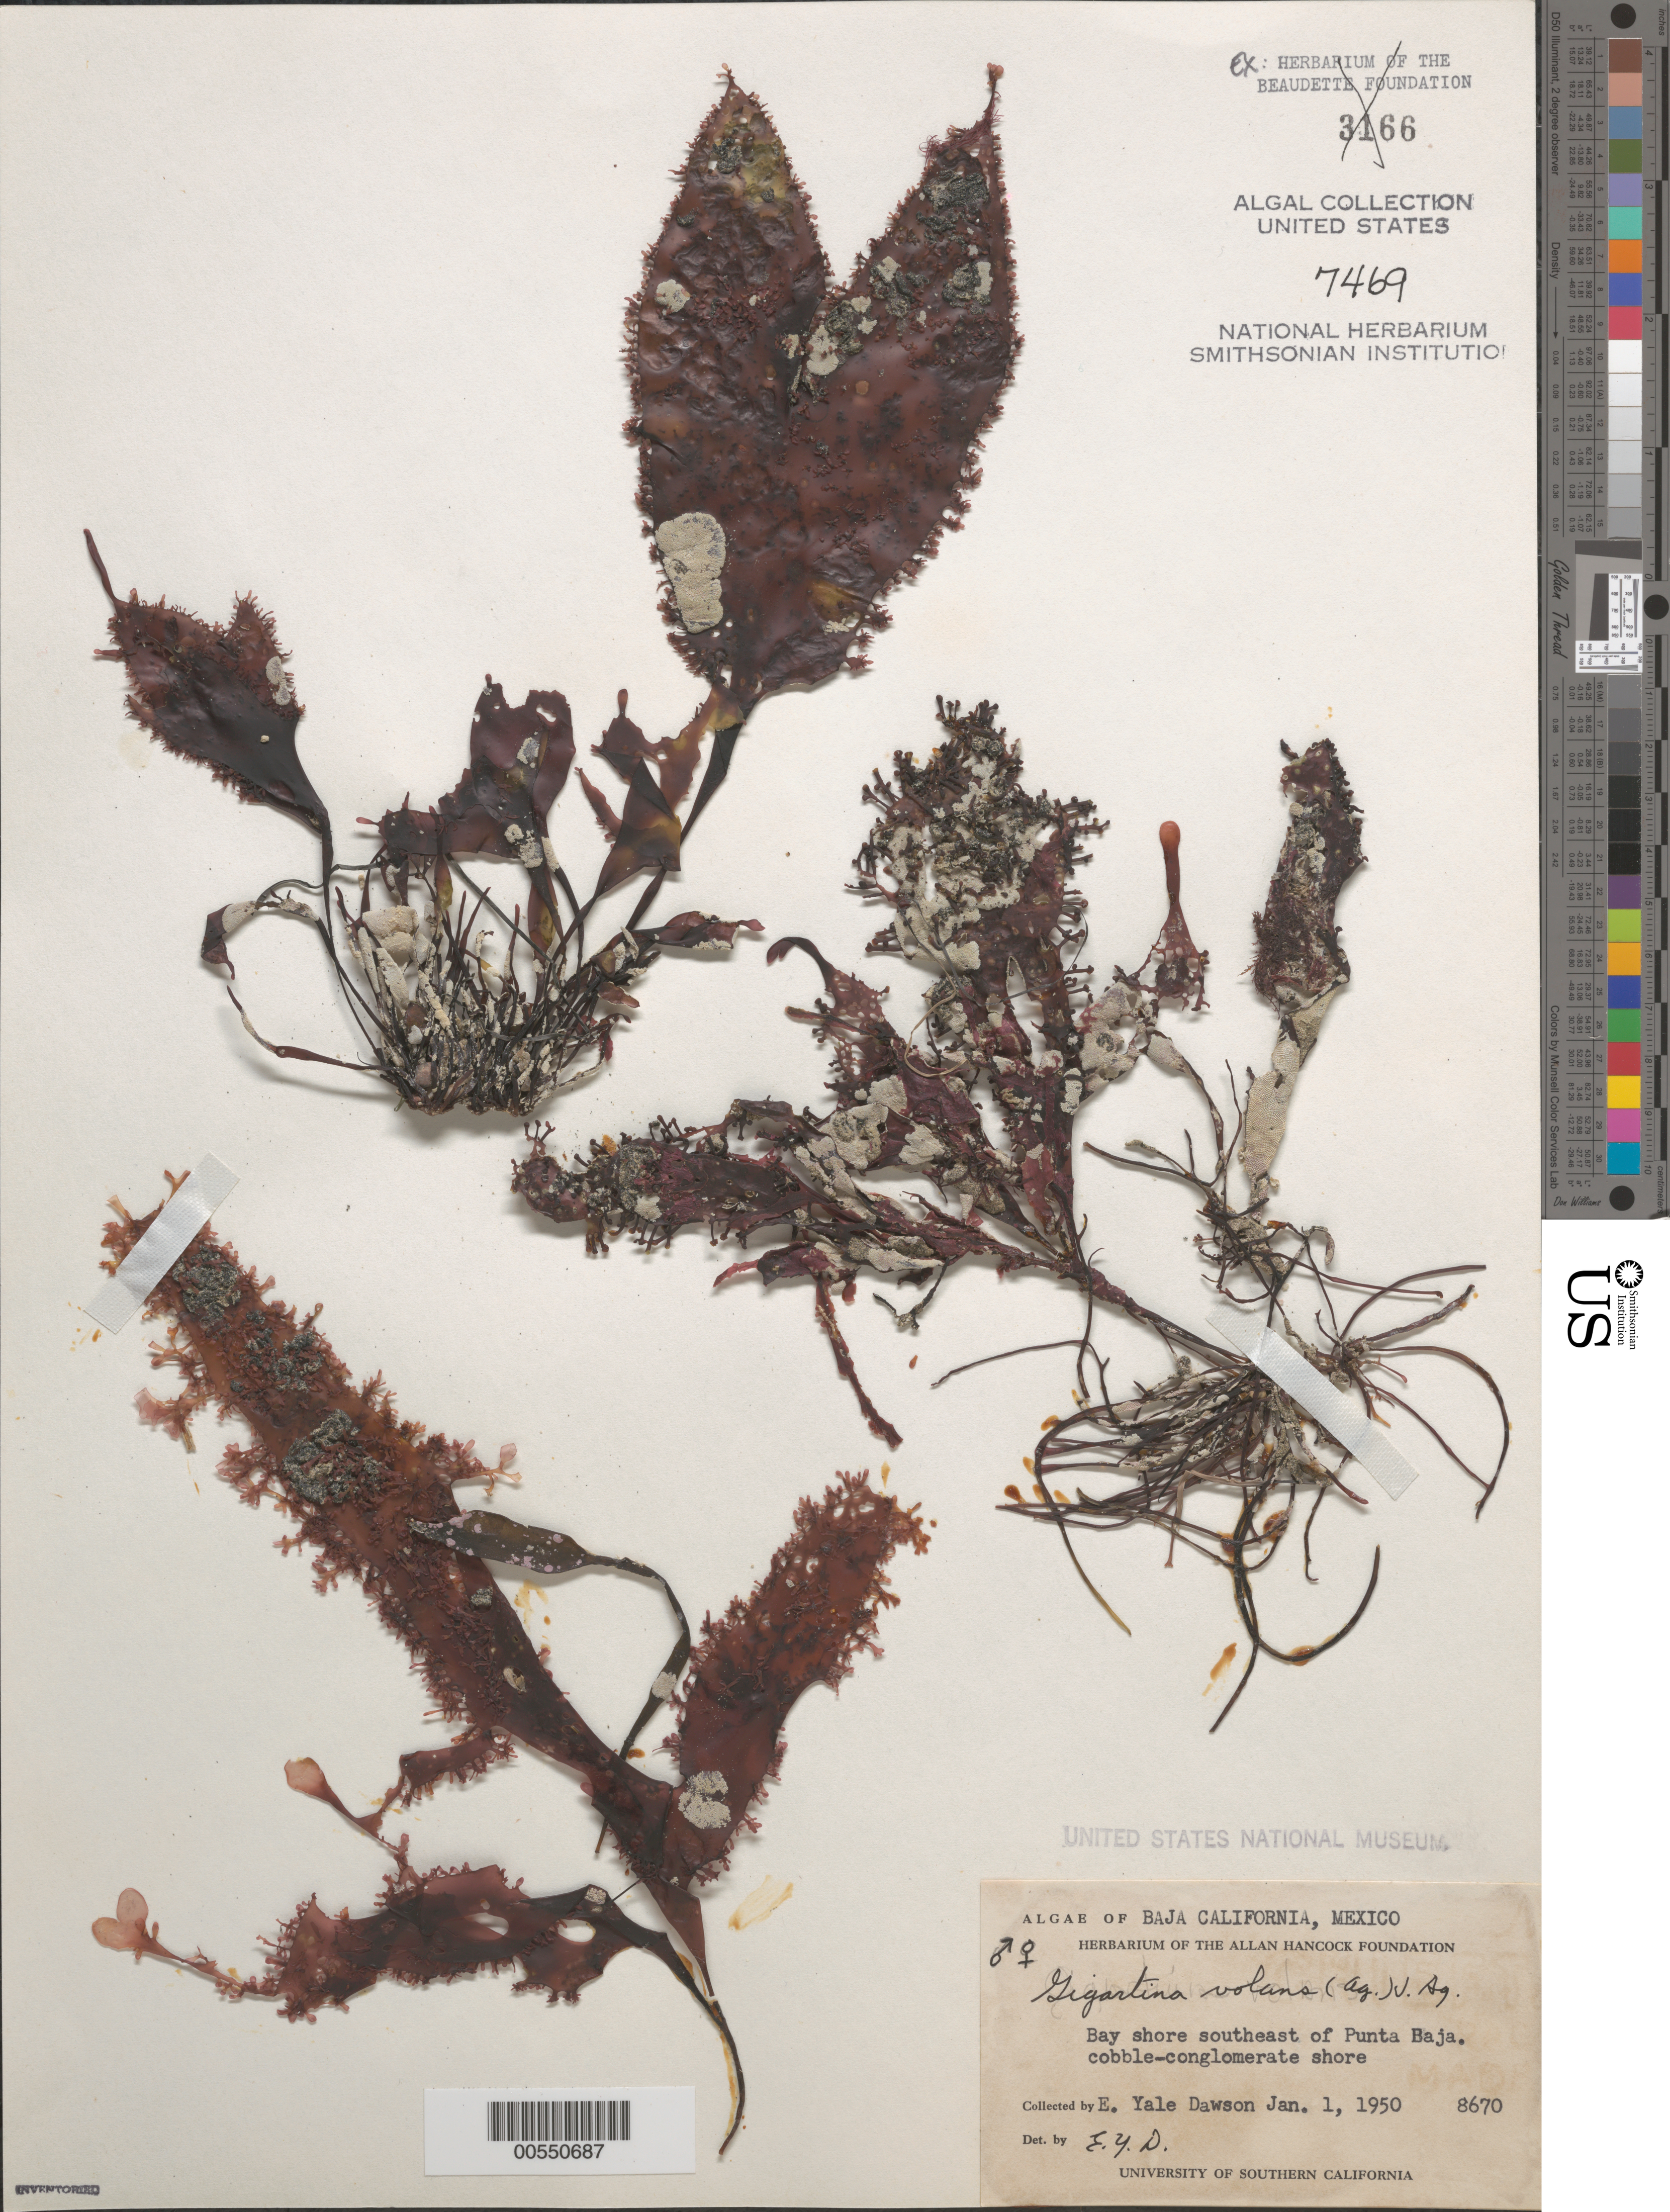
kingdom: Plantae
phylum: Rhodophyta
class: Florideophyceae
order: Gigartinales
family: Gigartinaceae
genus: Mazzaella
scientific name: Mazzaella volans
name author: (C. Agardh) Fredericq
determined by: Algae name updating Project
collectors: E. Y. Dawson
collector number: EYD 8670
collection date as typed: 01 Jan 1950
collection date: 1950-01-01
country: Mexico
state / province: Baja California Norte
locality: Southeast of Punta Baja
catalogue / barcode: US 7469